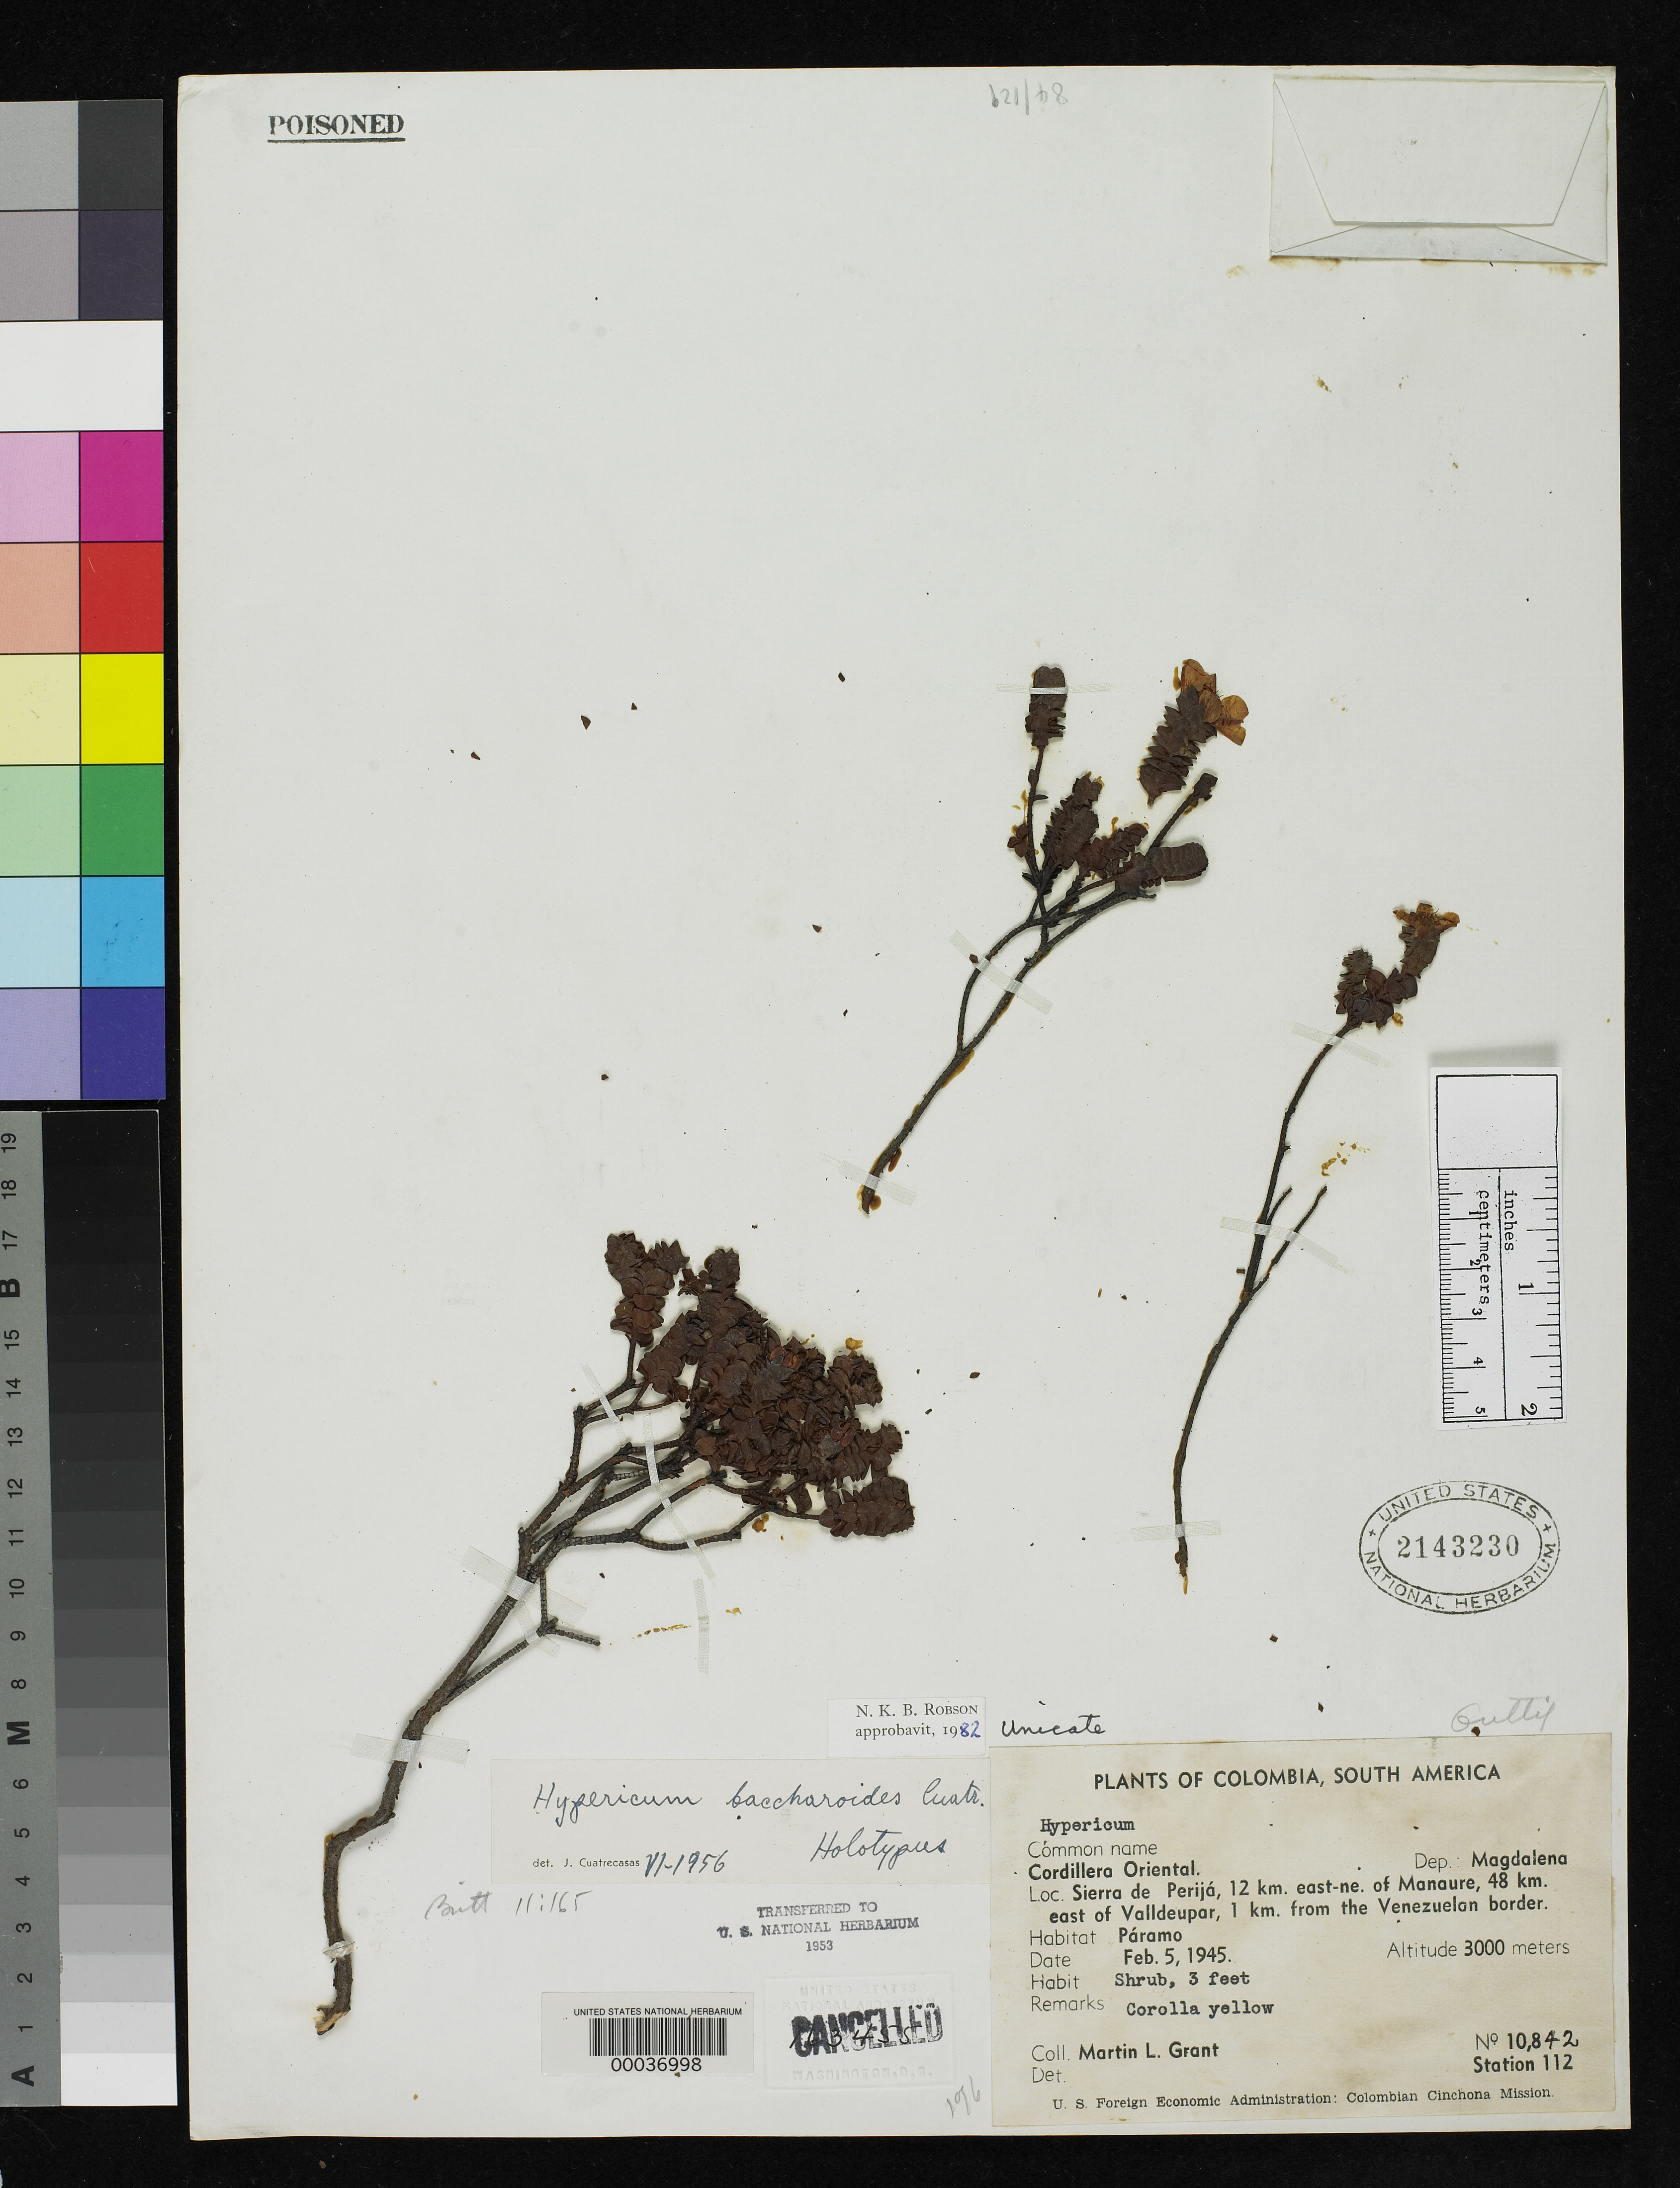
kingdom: Plantae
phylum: Tracheophyta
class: Magnoliopsida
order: Malpighiales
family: Hypericaceae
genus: Hypericum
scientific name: Hypericum baccharoides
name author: Cuatrec.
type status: Holotype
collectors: M. L. Grant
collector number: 10842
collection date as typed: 05 Feb 1945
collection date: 1945-02-05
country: Colombia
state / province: Magdalena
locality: Sierra de Perija, ENE of Manaure.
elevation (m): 3000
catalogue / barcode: US 2143230